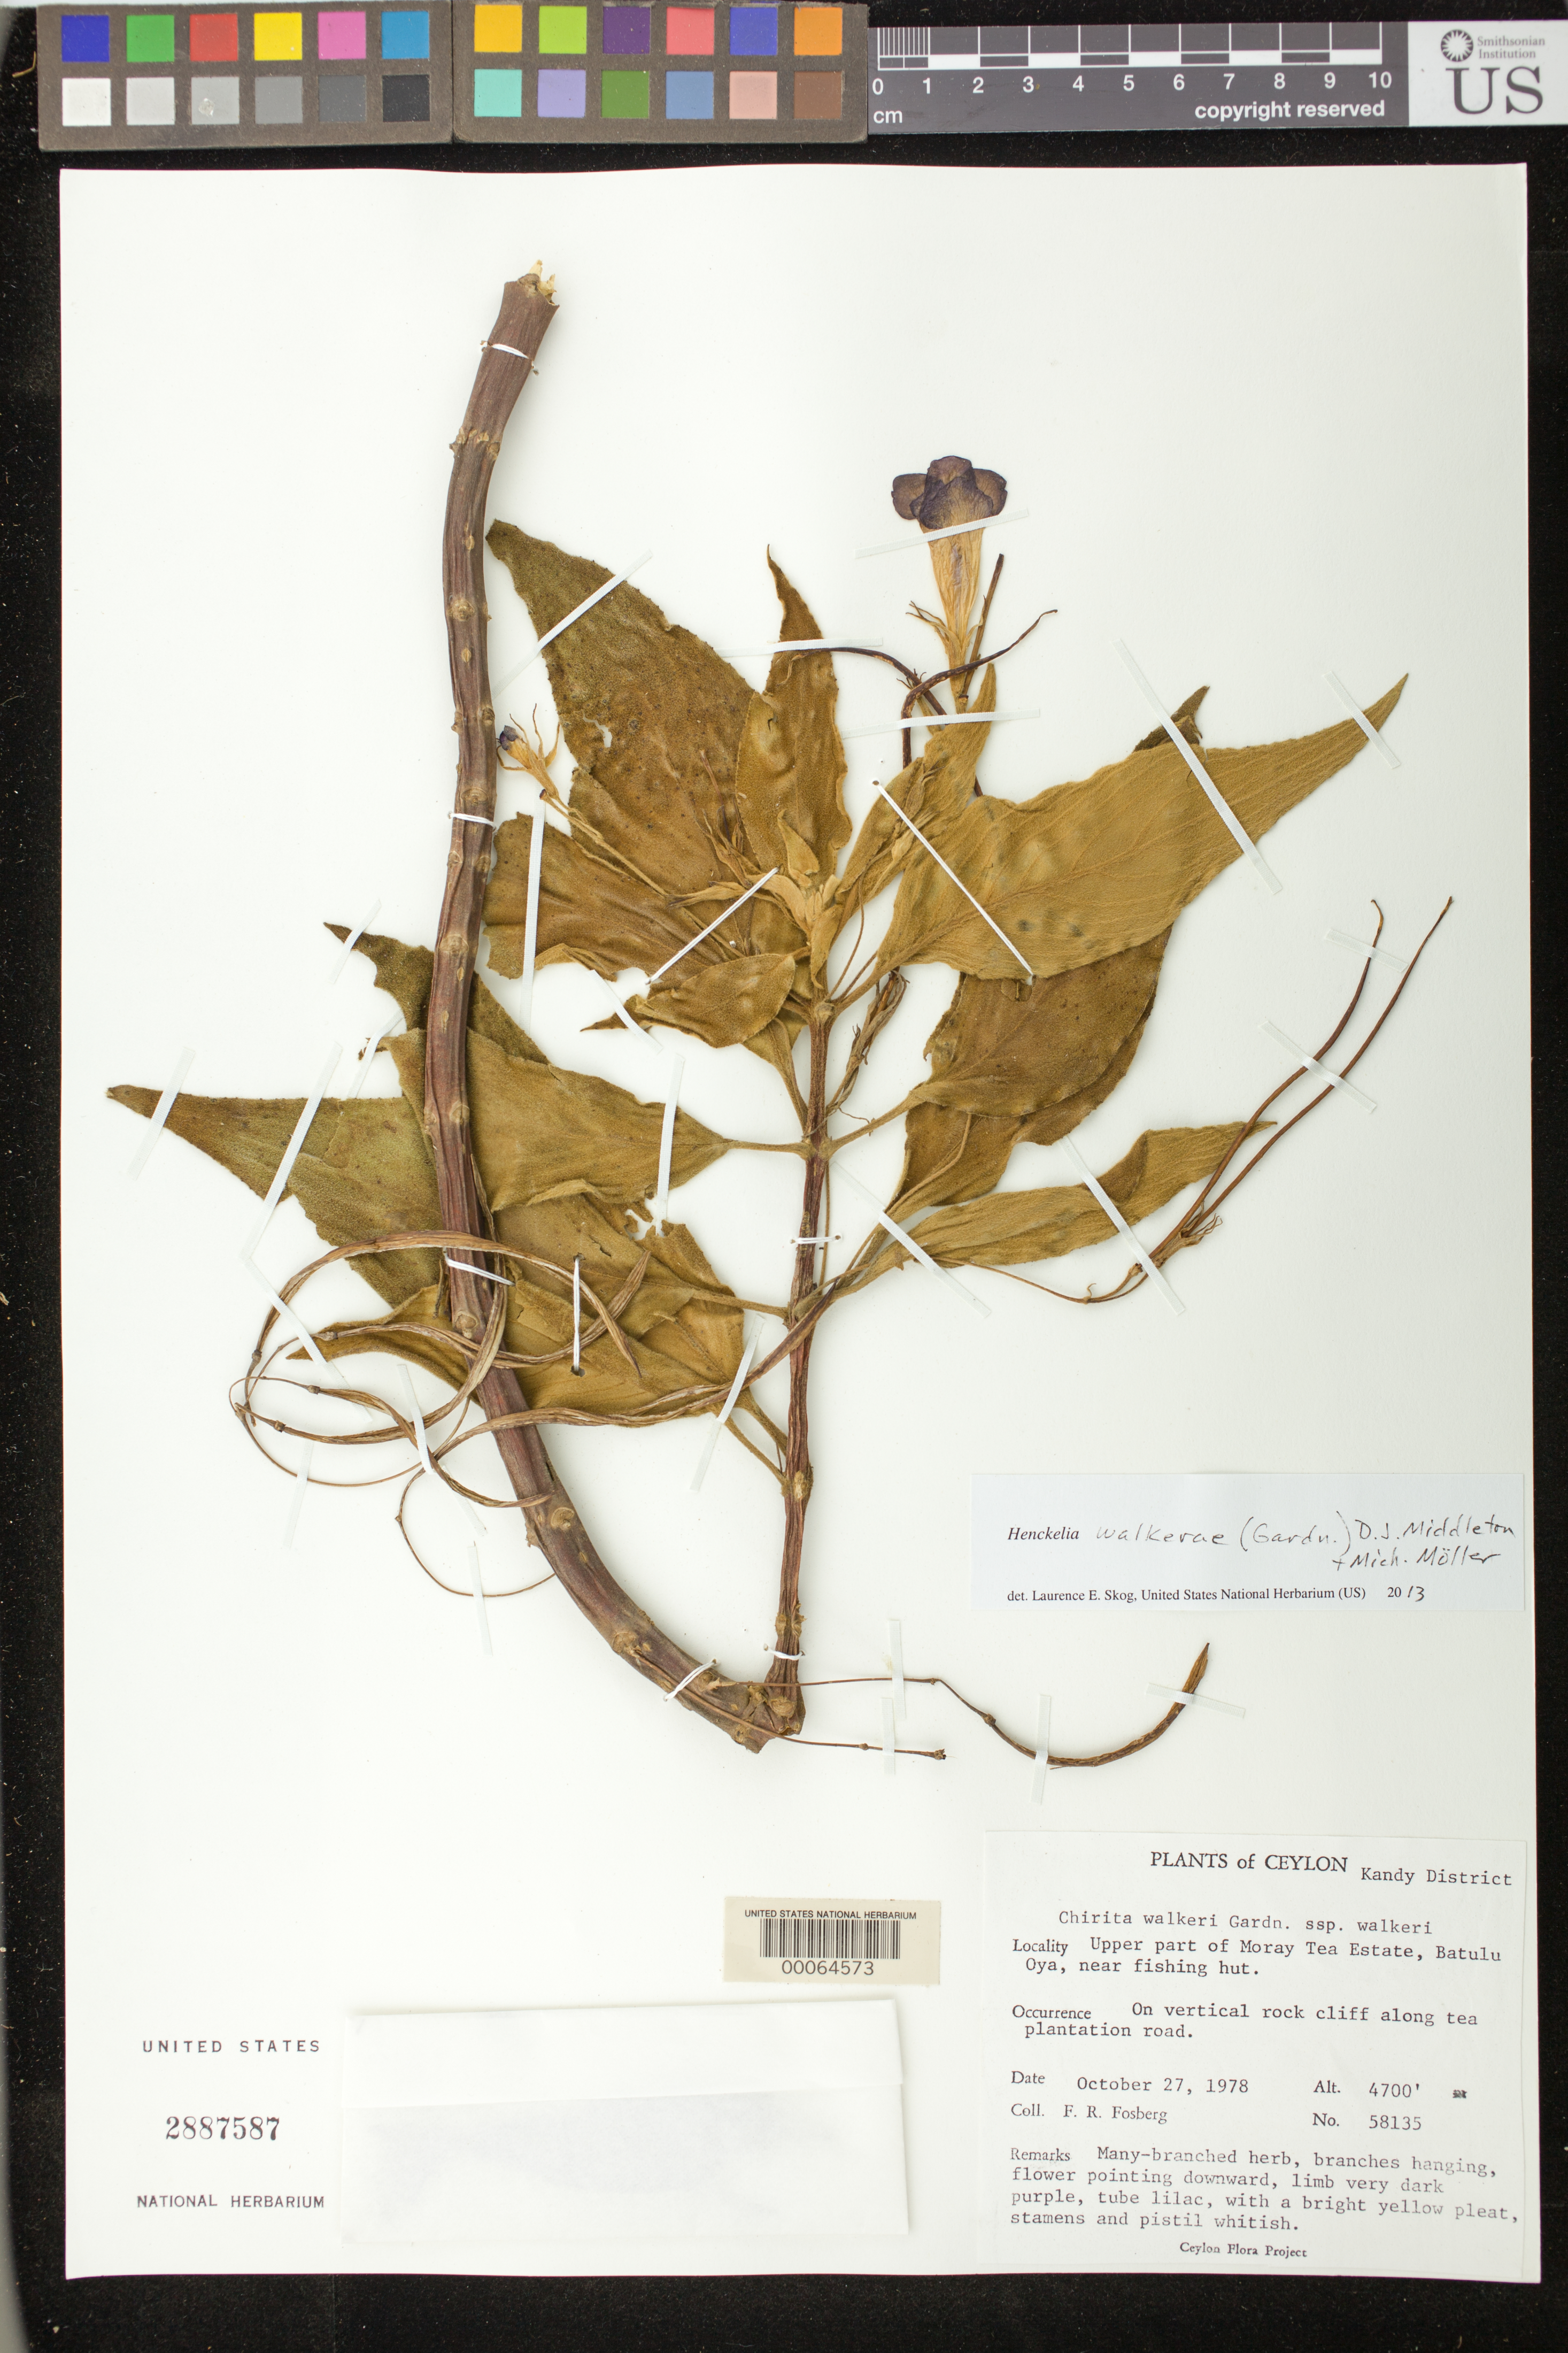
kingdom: Plantae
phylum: Tracheophyta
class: Magnoliopsida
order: Lamiales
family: Gesneriaceae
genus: Henckelia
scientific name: Henckelia walkerae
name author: (Gardner) D.J. Middleton & Mich. Möller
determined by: Skog, Laurence E.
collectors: F. R. Fosberg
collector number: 58135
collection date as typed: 27 Oct 1978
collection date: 1978-10-27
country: Sri Lanka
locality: Upper part of moray tea estate, batulu oya, near fishing hut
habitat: Verticle rock cliff along tea plantation road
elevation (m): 1433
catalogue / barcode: US 2887587